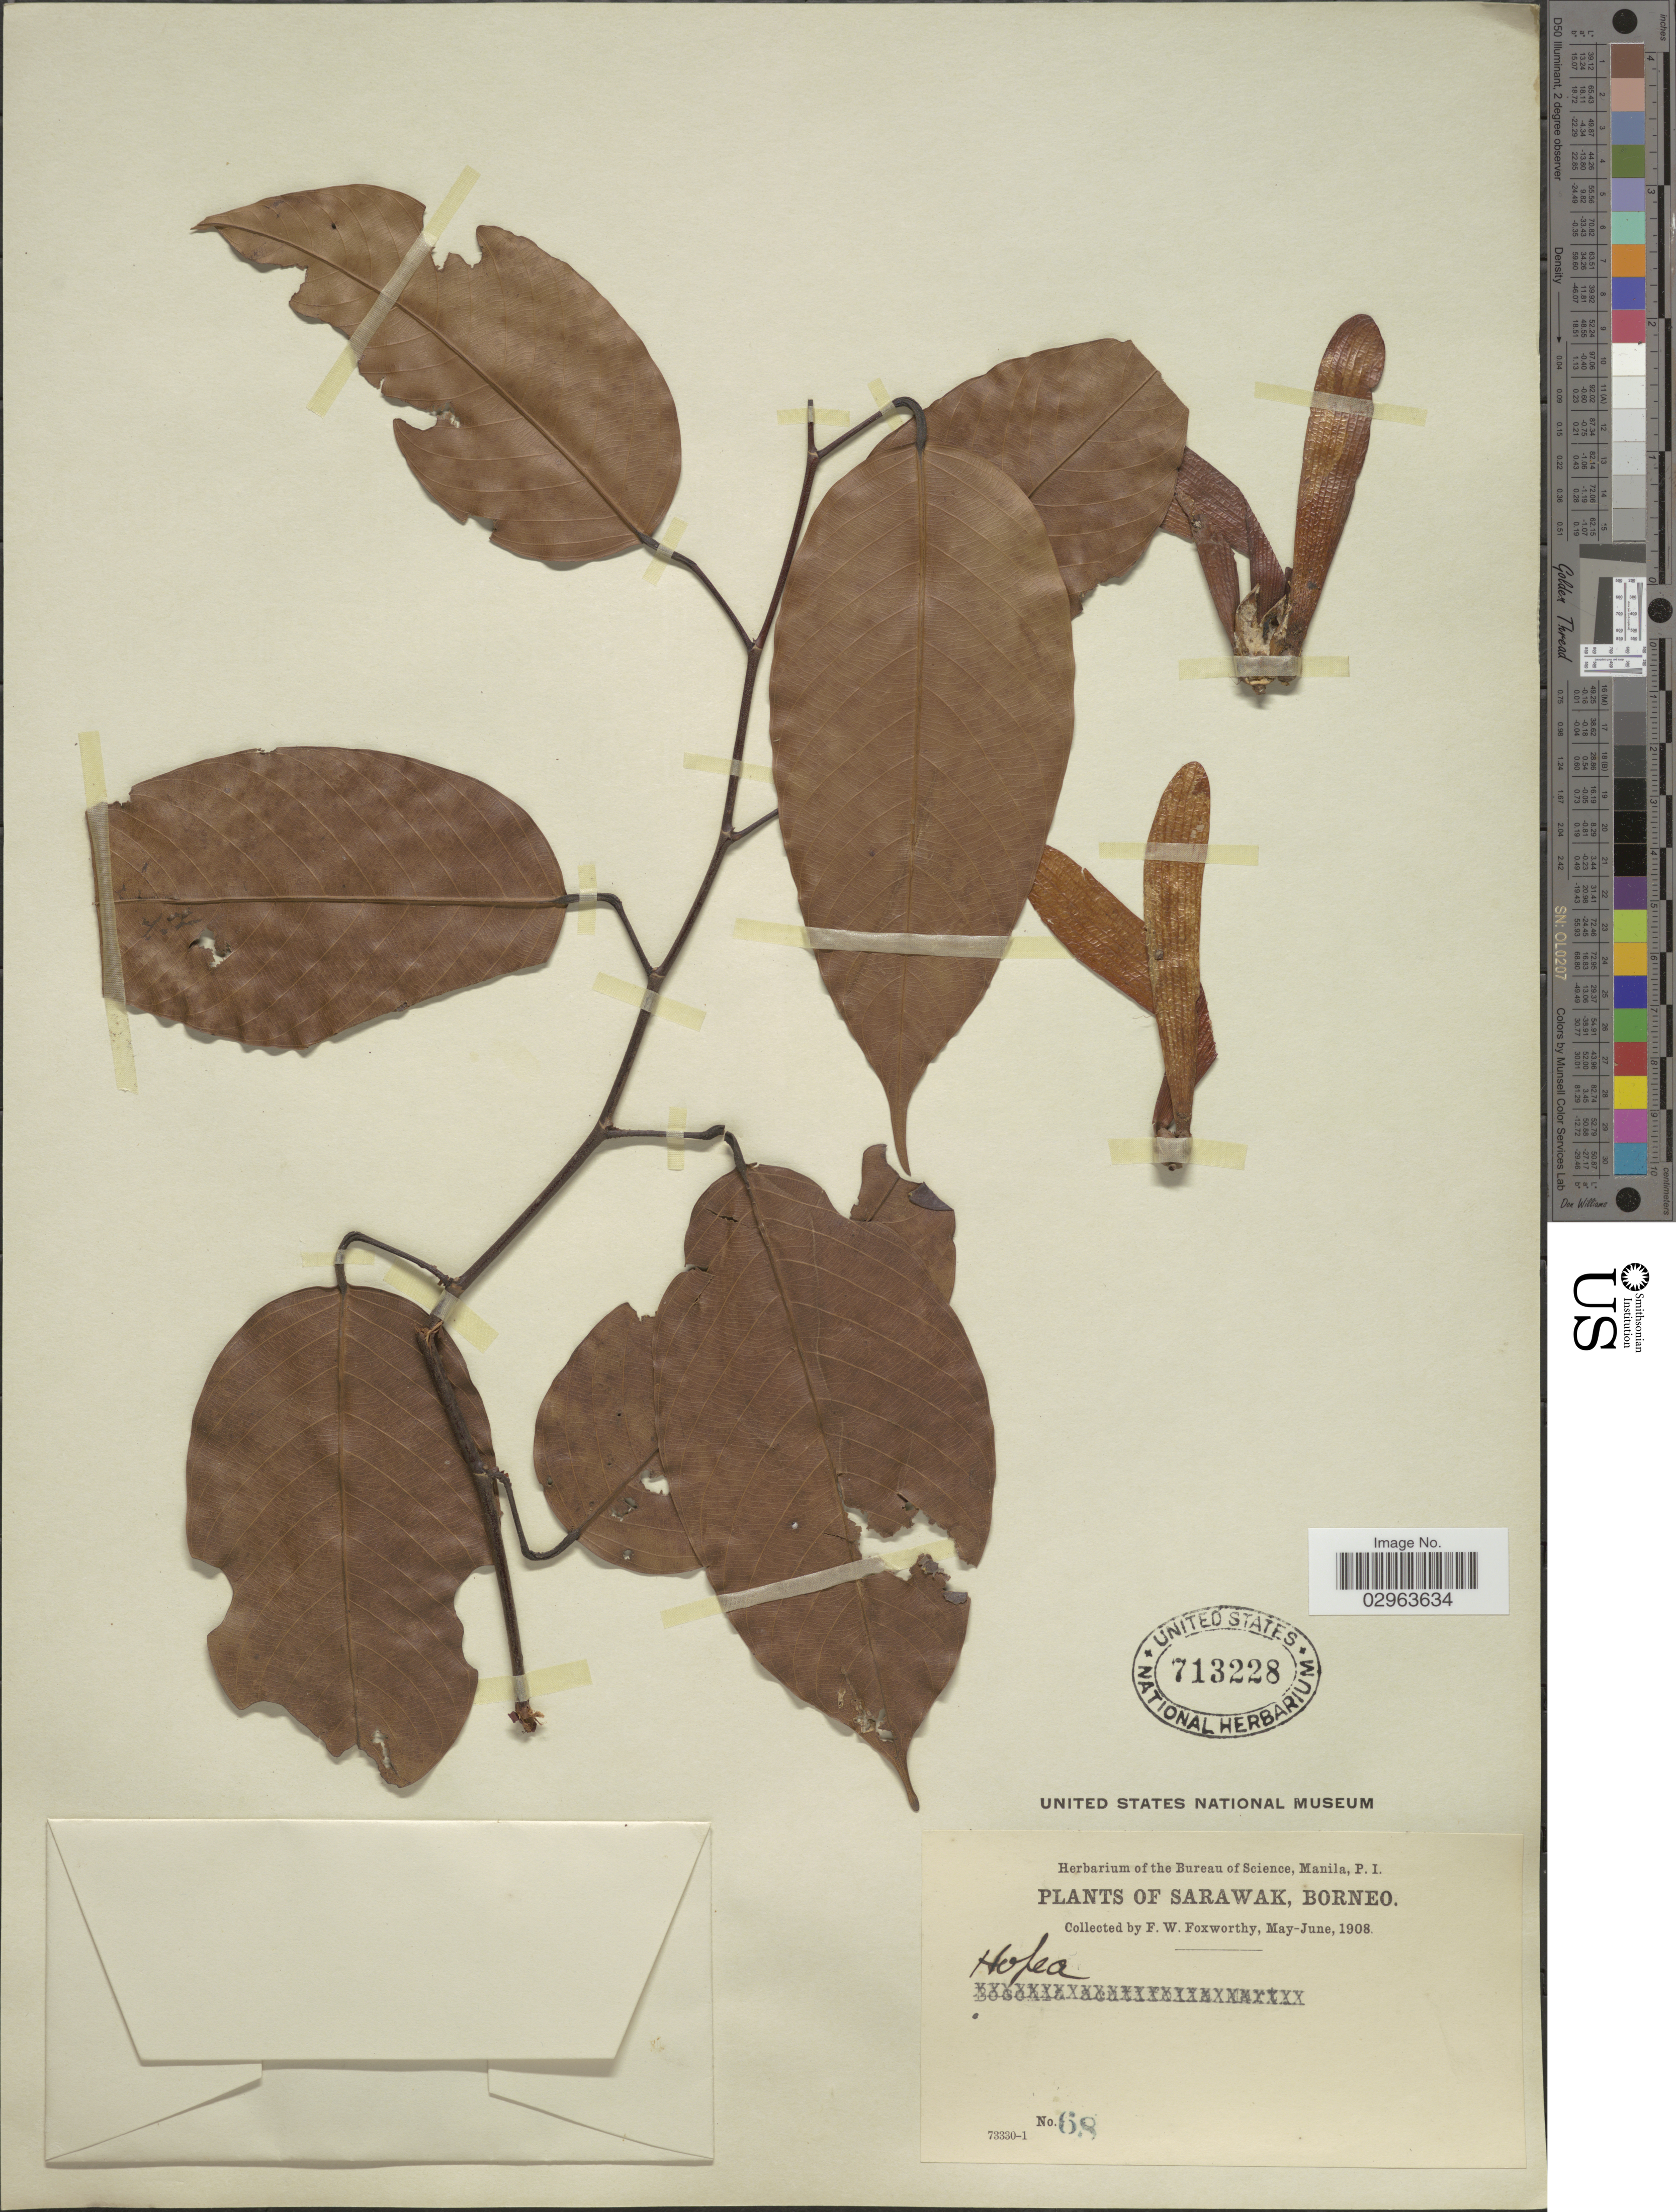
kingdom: Plantae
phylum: Tracheophyta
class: Magnoliopsida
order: Malvales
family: Dipterocarpaceae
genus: Hopea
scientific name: Hopea sp.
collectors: F. W. Foxworthy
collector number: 68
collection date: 1908-05/1908-06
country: Malaysia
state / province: Sarawak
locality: Borneo.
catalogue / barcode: US 713228